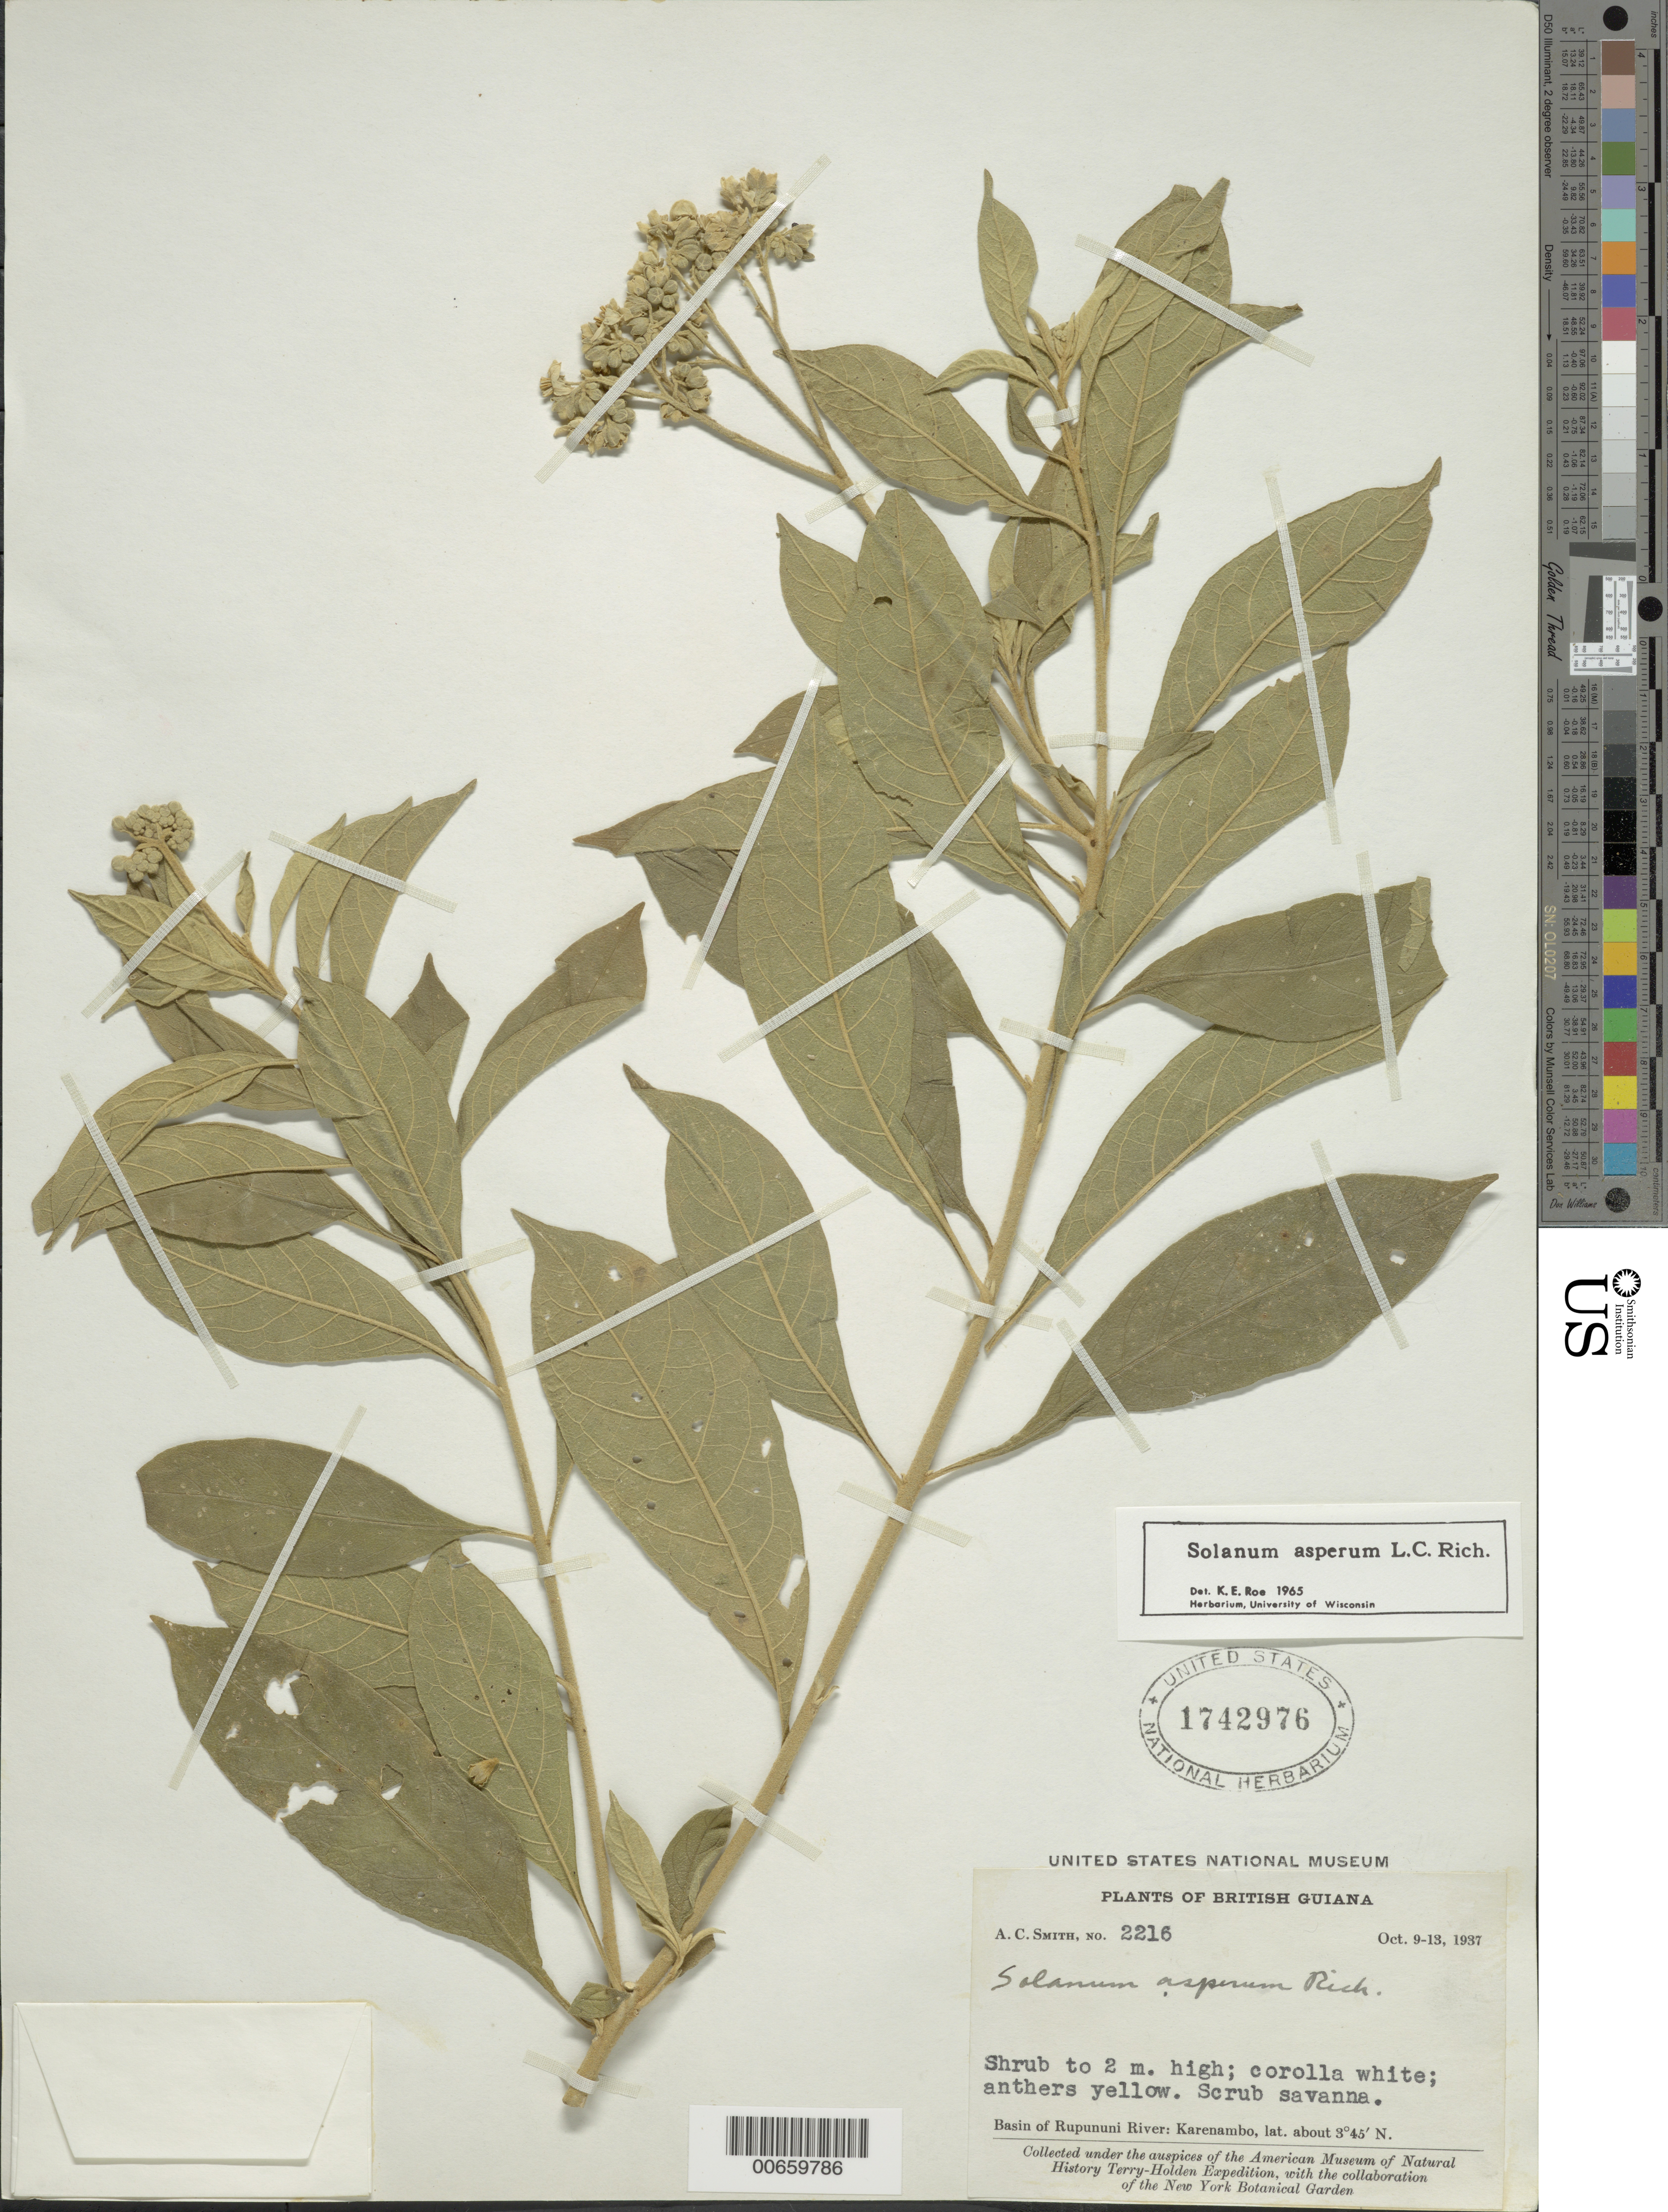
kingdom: Plantae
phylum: Tracheophyta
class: Magnoliopsida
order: Solanales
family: Solanaceae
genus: Solanum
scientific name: Solanum asperum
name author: Rich.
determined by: Roe, K. E.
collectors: A. C. Smith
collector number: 2216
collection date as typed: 10 Oct 1937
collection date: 1937-10-10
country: Guyana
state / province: U. Takutu-U. Essequibo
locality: Karanambo, Rupununi River basin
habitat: scrub savanna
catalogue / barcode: US 1742976